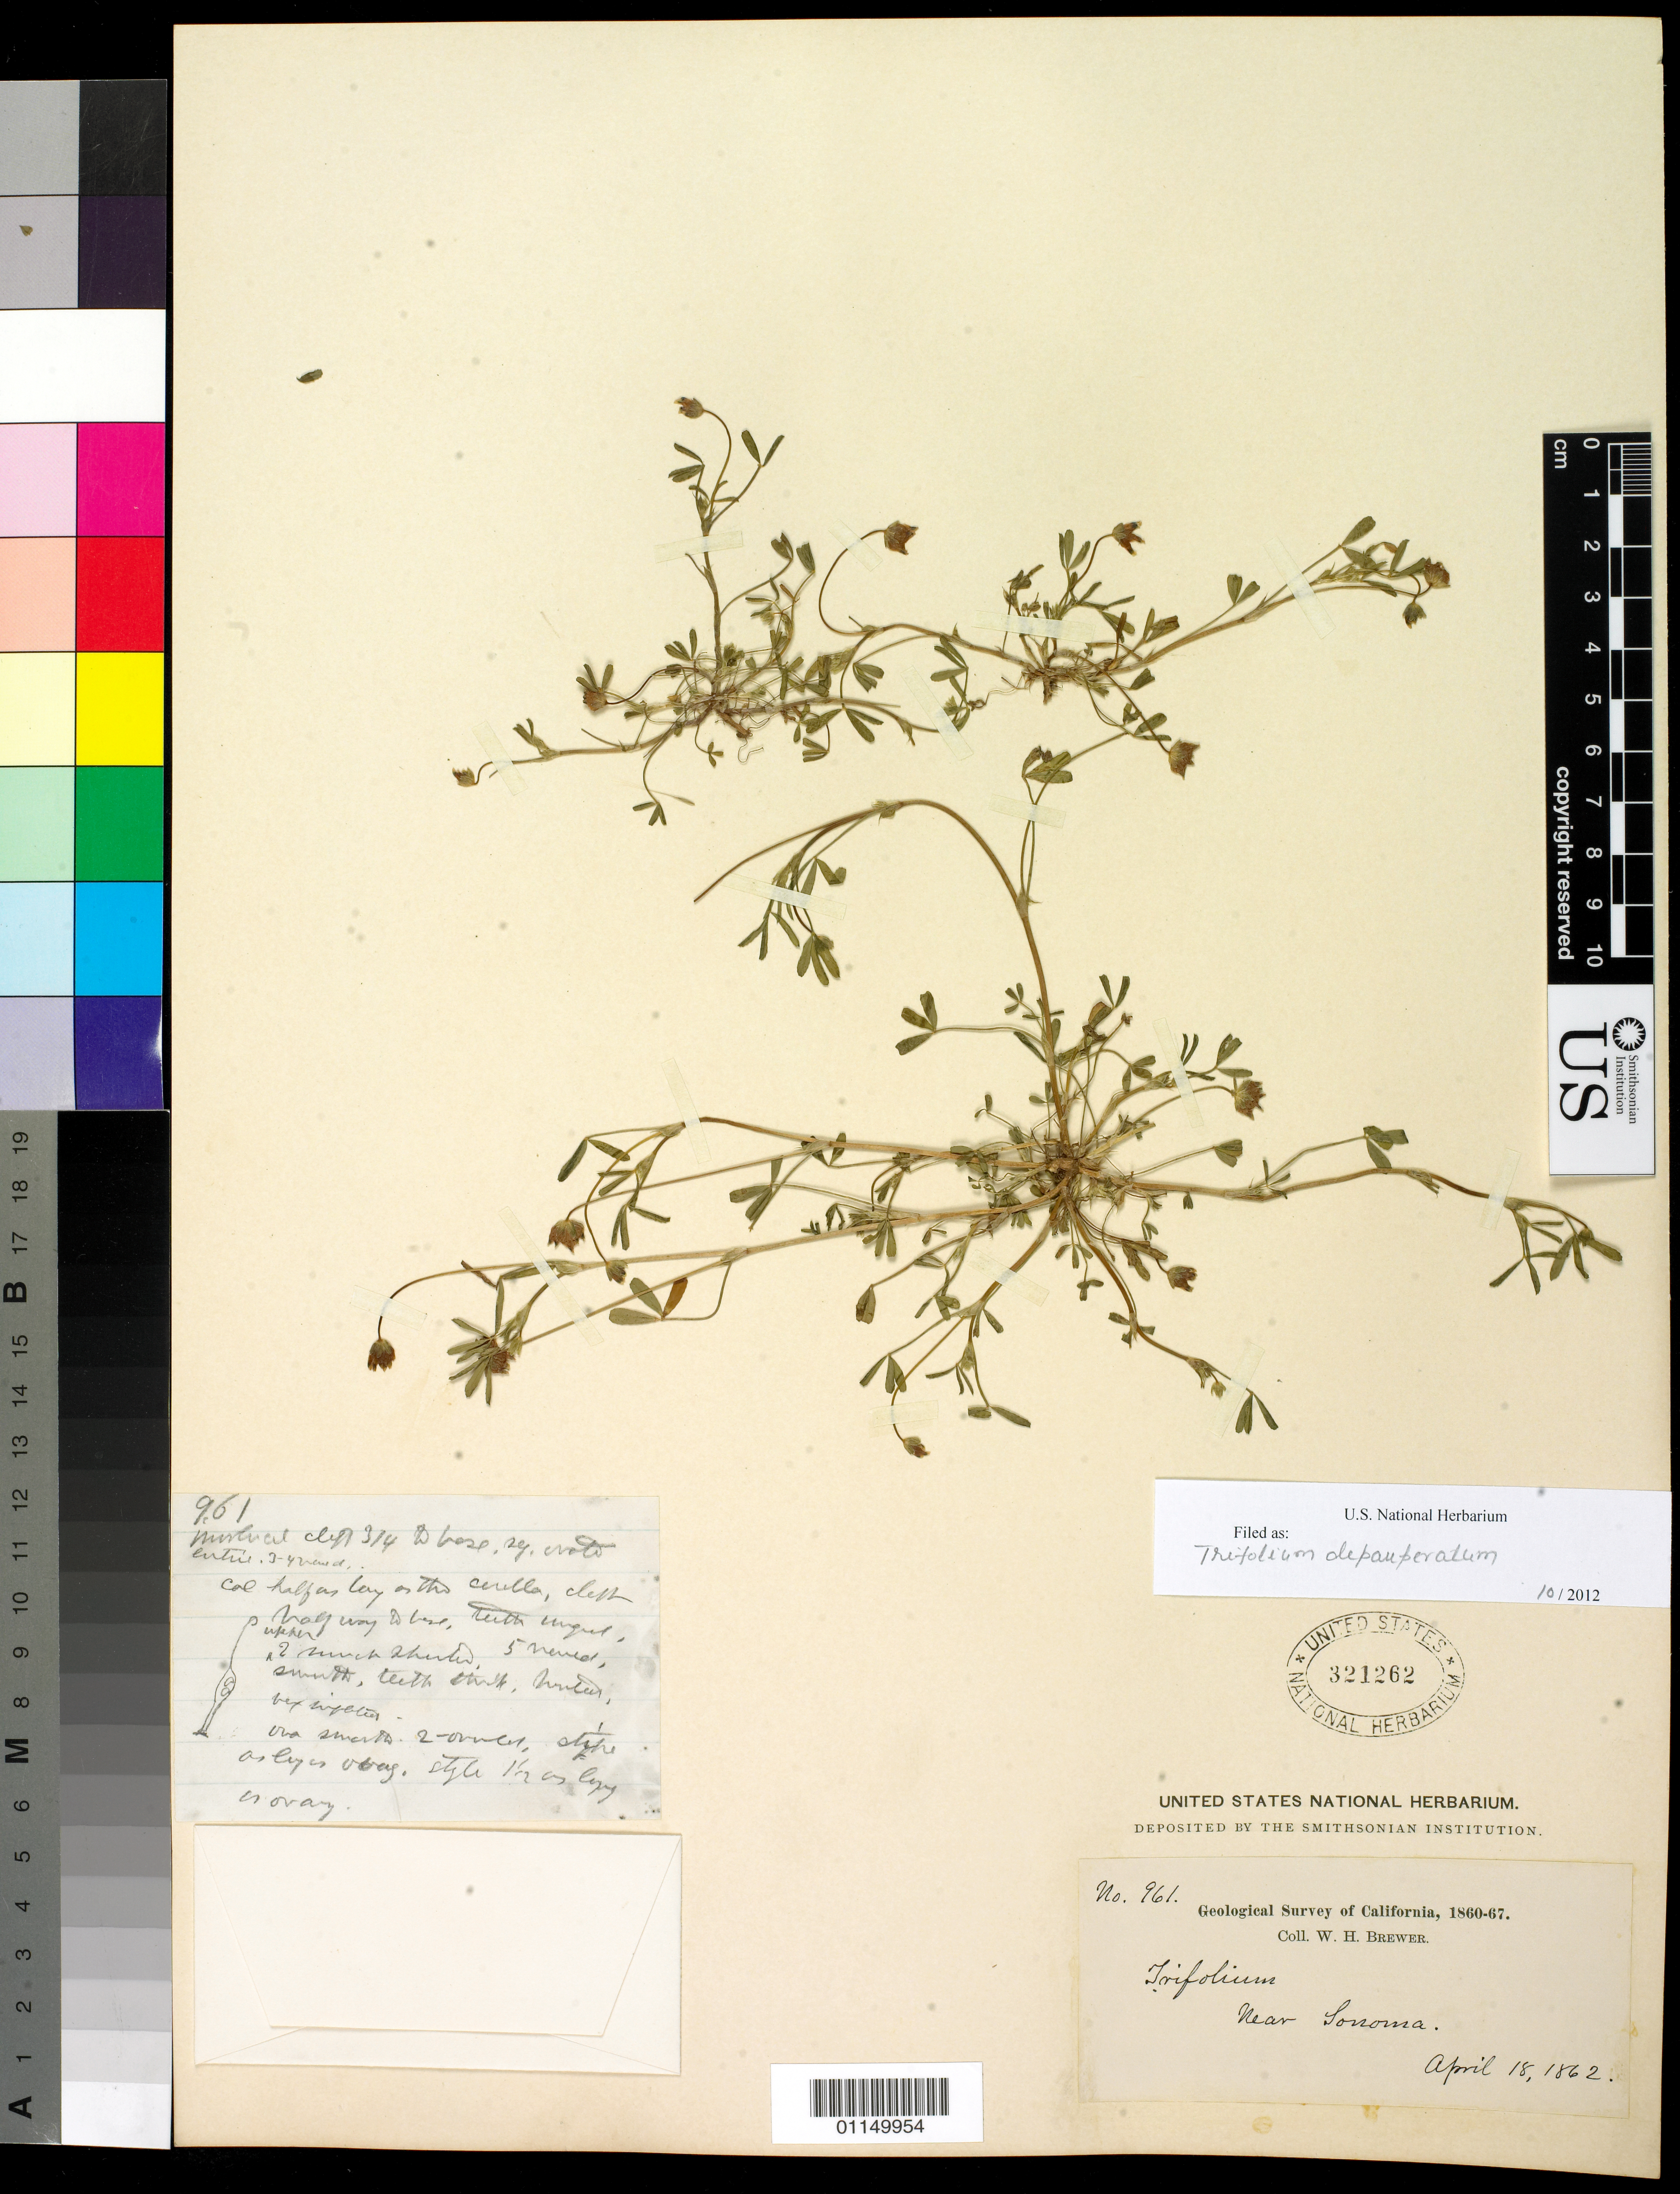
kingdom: Plantae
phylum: Tracheophyta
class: Magnoliopsida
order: Fabales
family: Fabaceae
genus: Trifolium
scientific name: Trifolium depauperatum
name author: Desv.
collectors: W. H. Brewer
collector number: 961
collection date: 1862-04-18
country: United States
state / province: California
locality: Near Sonoma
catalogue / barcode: US 321262